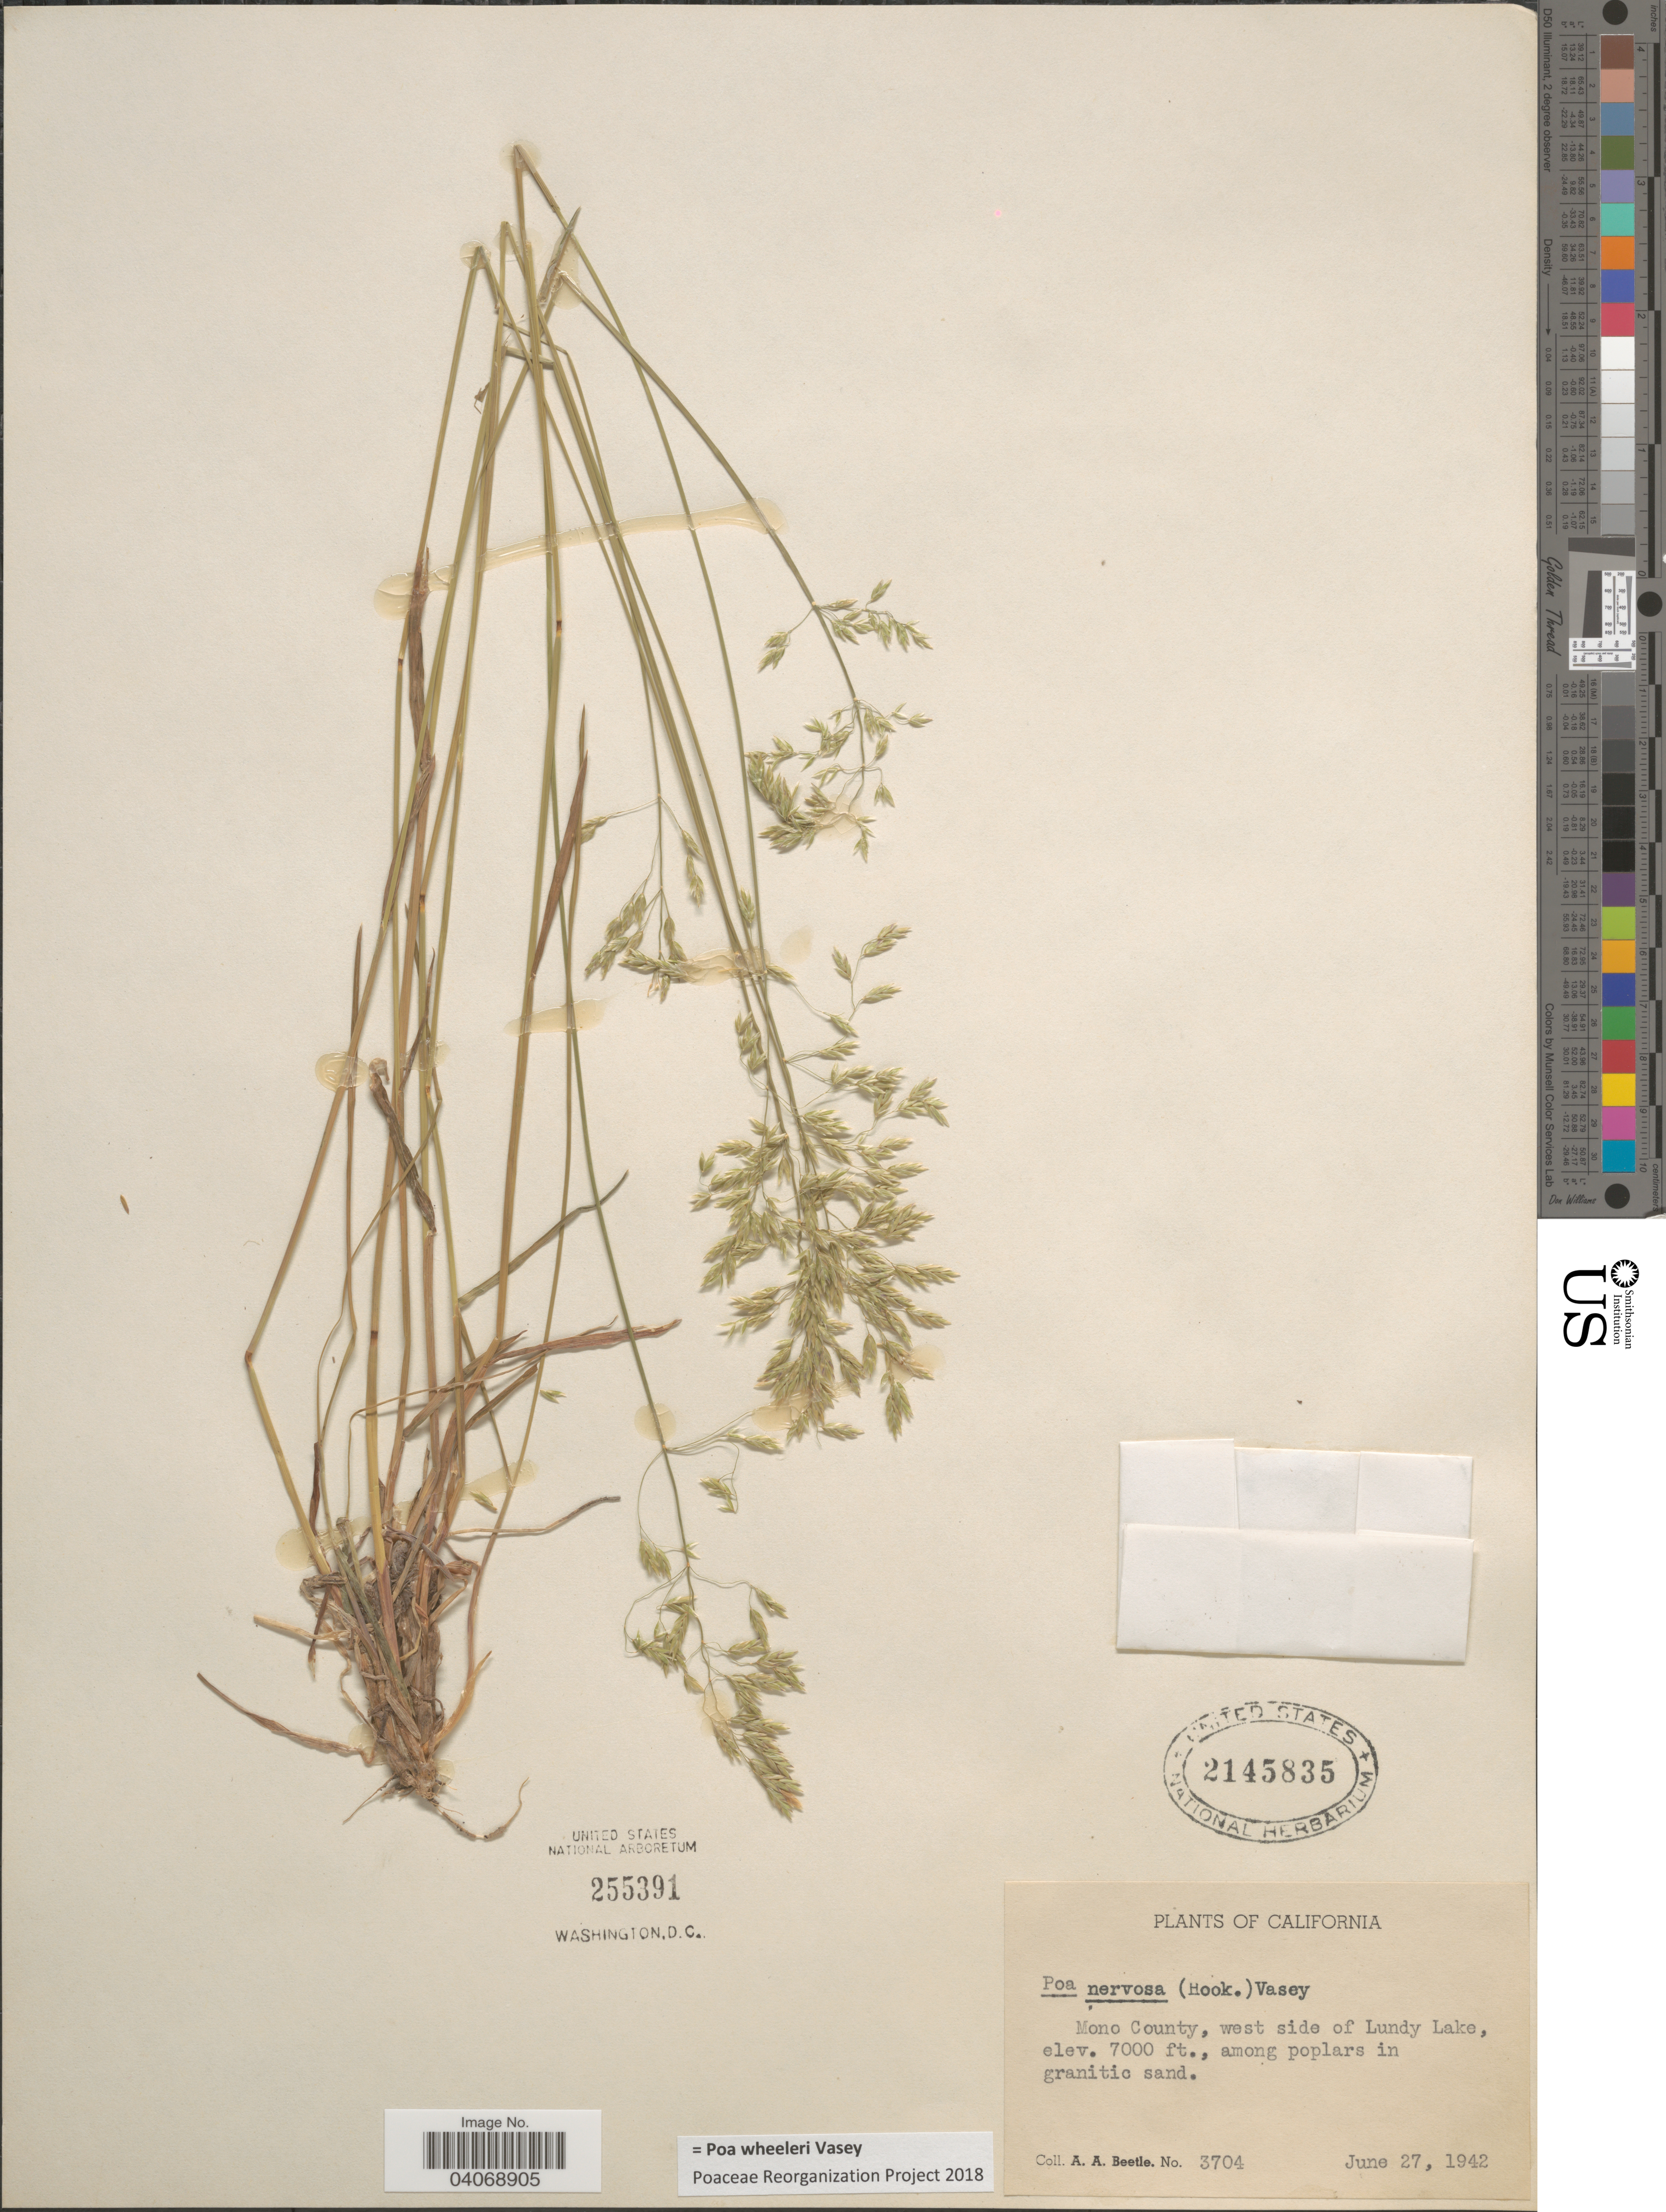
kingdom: Plantae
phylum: Tracheophyta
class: Liliopsida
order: Poales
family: Poaceae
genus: Poa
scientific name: Poa wheeleri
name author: Vasey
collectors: A. A. Beetle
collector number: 3704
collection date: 1942-06-27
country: United States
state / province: California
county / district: Mono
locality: Mono County, west side of Lundy Lake.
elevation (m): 2134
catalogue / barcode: US 2145835